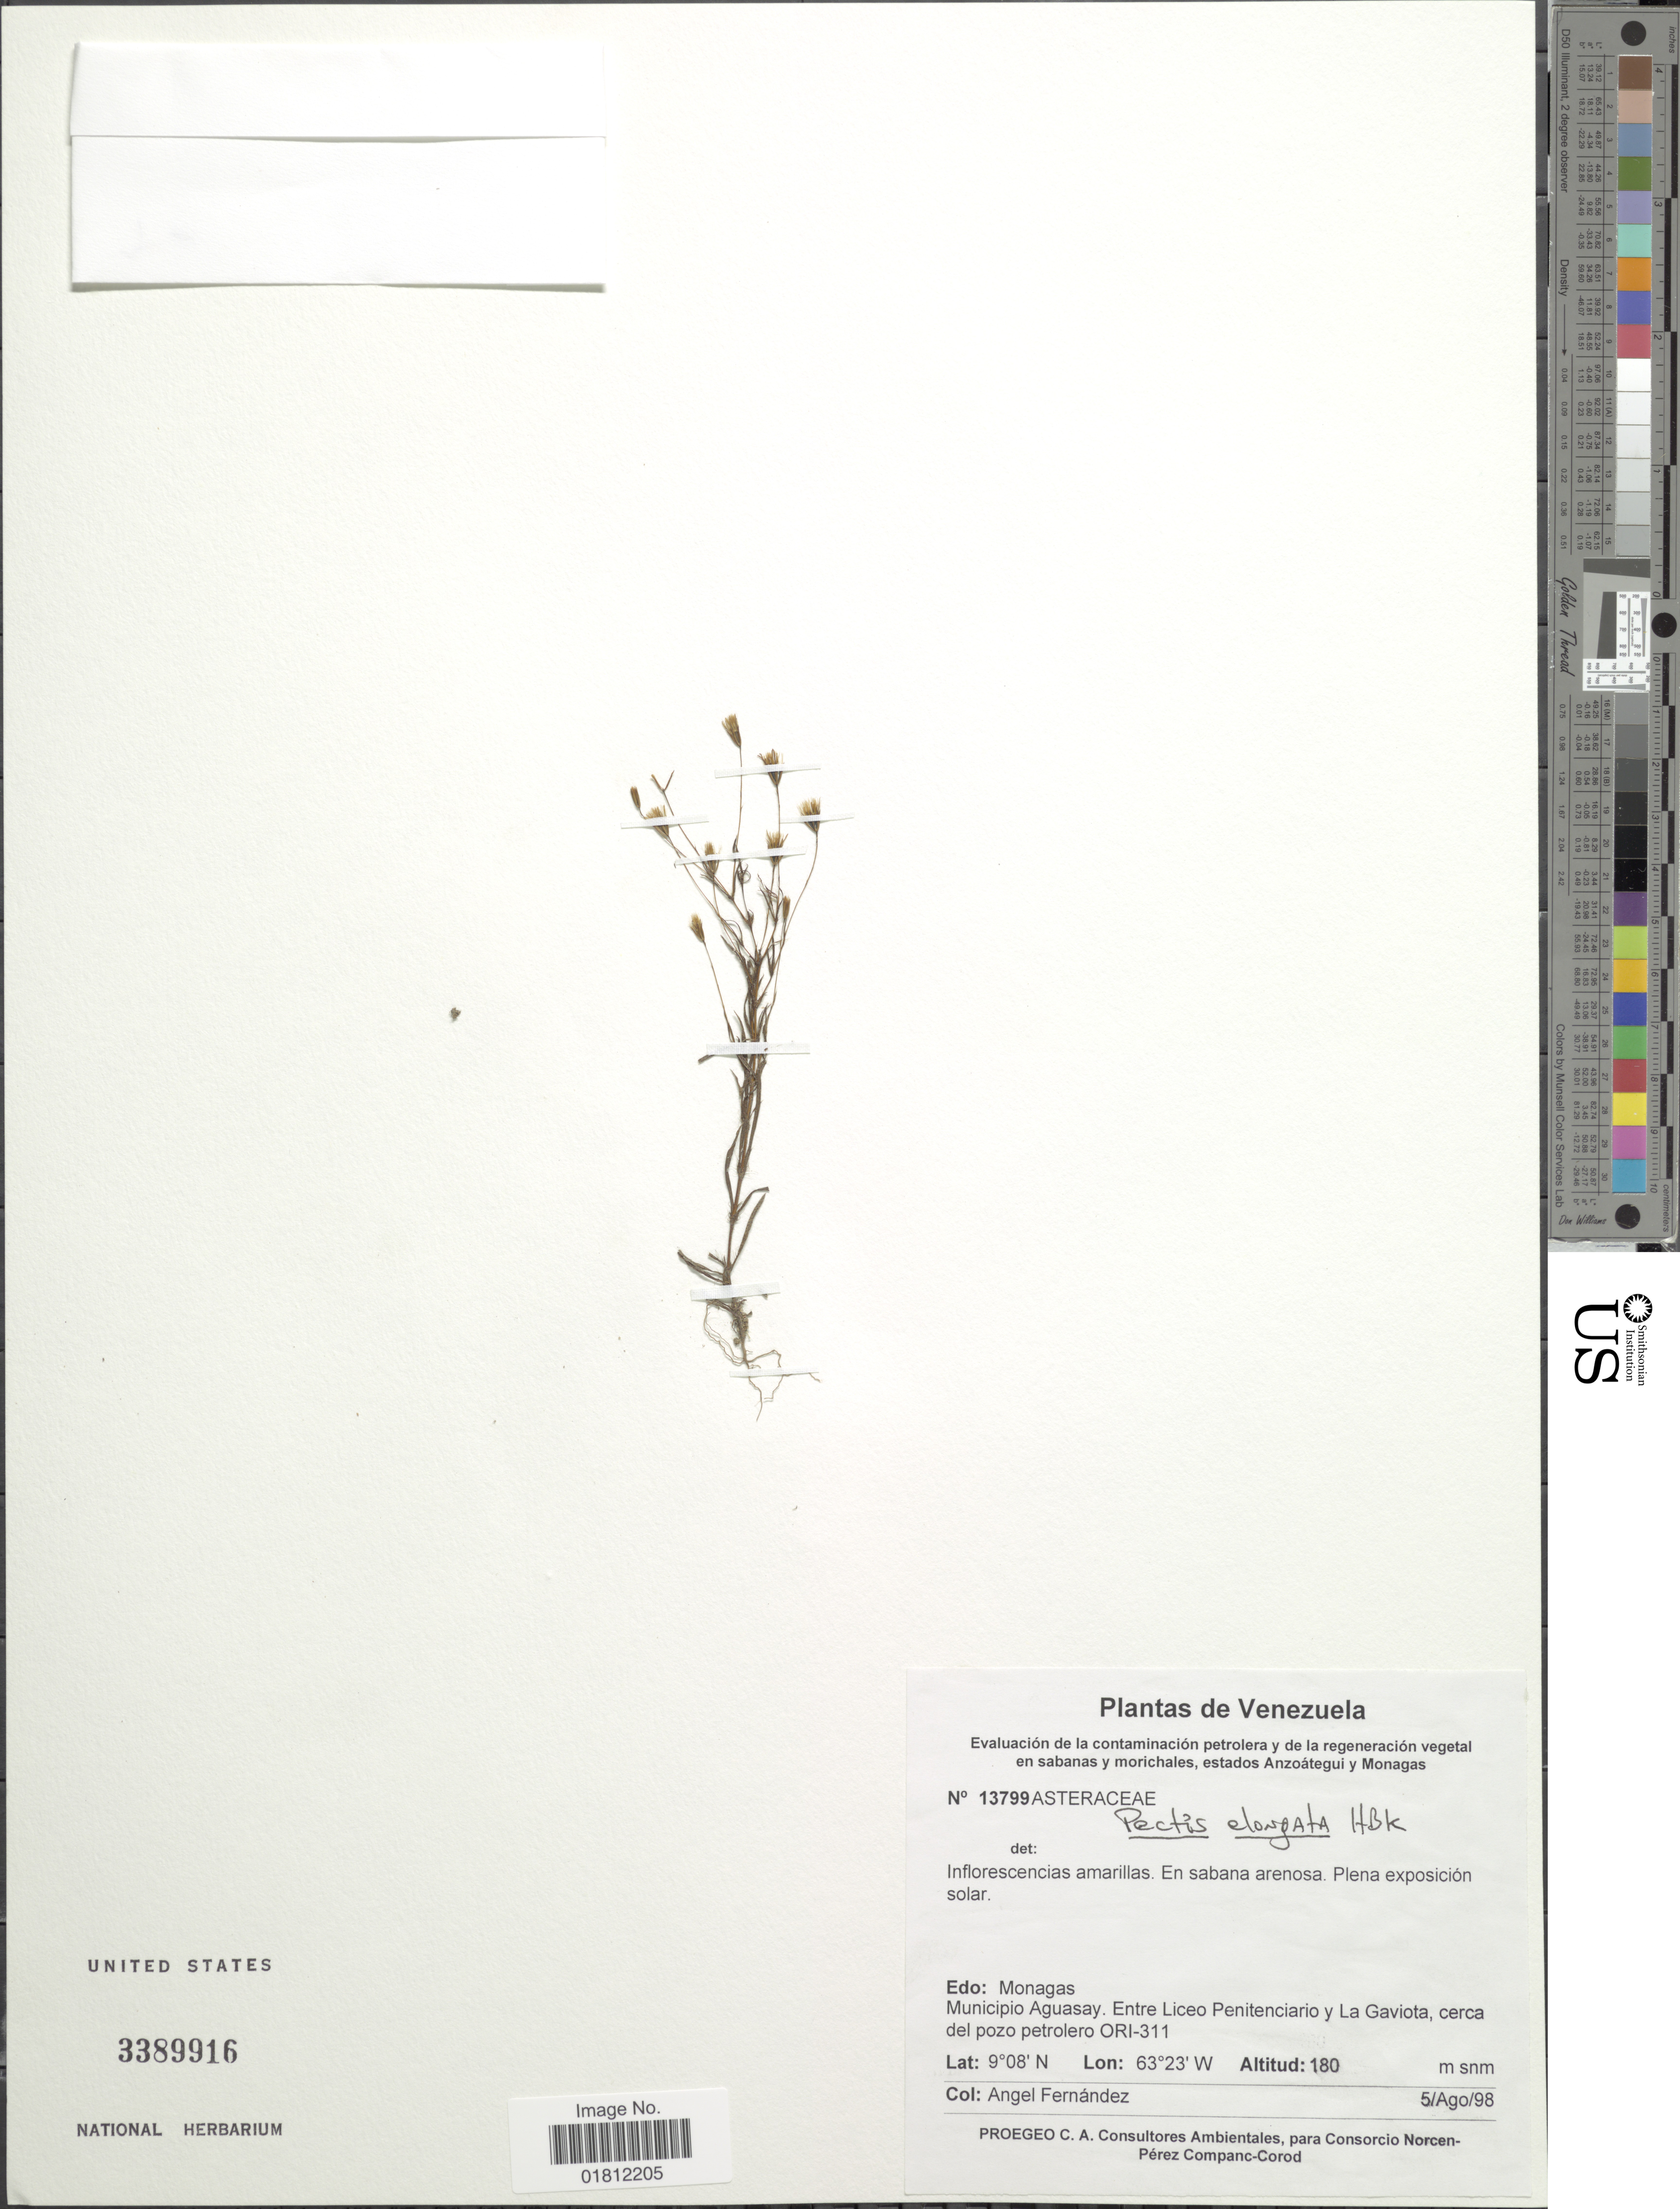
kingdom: Plantae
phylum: Tracheophyta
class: Magnoliopsida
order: Asterales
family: Asteraceae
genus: Pectis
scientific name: Pectis elongata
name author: Kunth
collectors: Á. Fernández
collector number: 13799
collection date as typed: Transcribed d/m/y: 5/8/98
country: Venezuela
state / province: Monagas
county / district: Aguasay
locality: Edo: Monagas, Municipio Aguasay, Entre Liceo Penitenciario y La Gaviota, cerca del pozo petrolero ORI-311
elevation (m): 180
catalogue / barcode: US 3389916